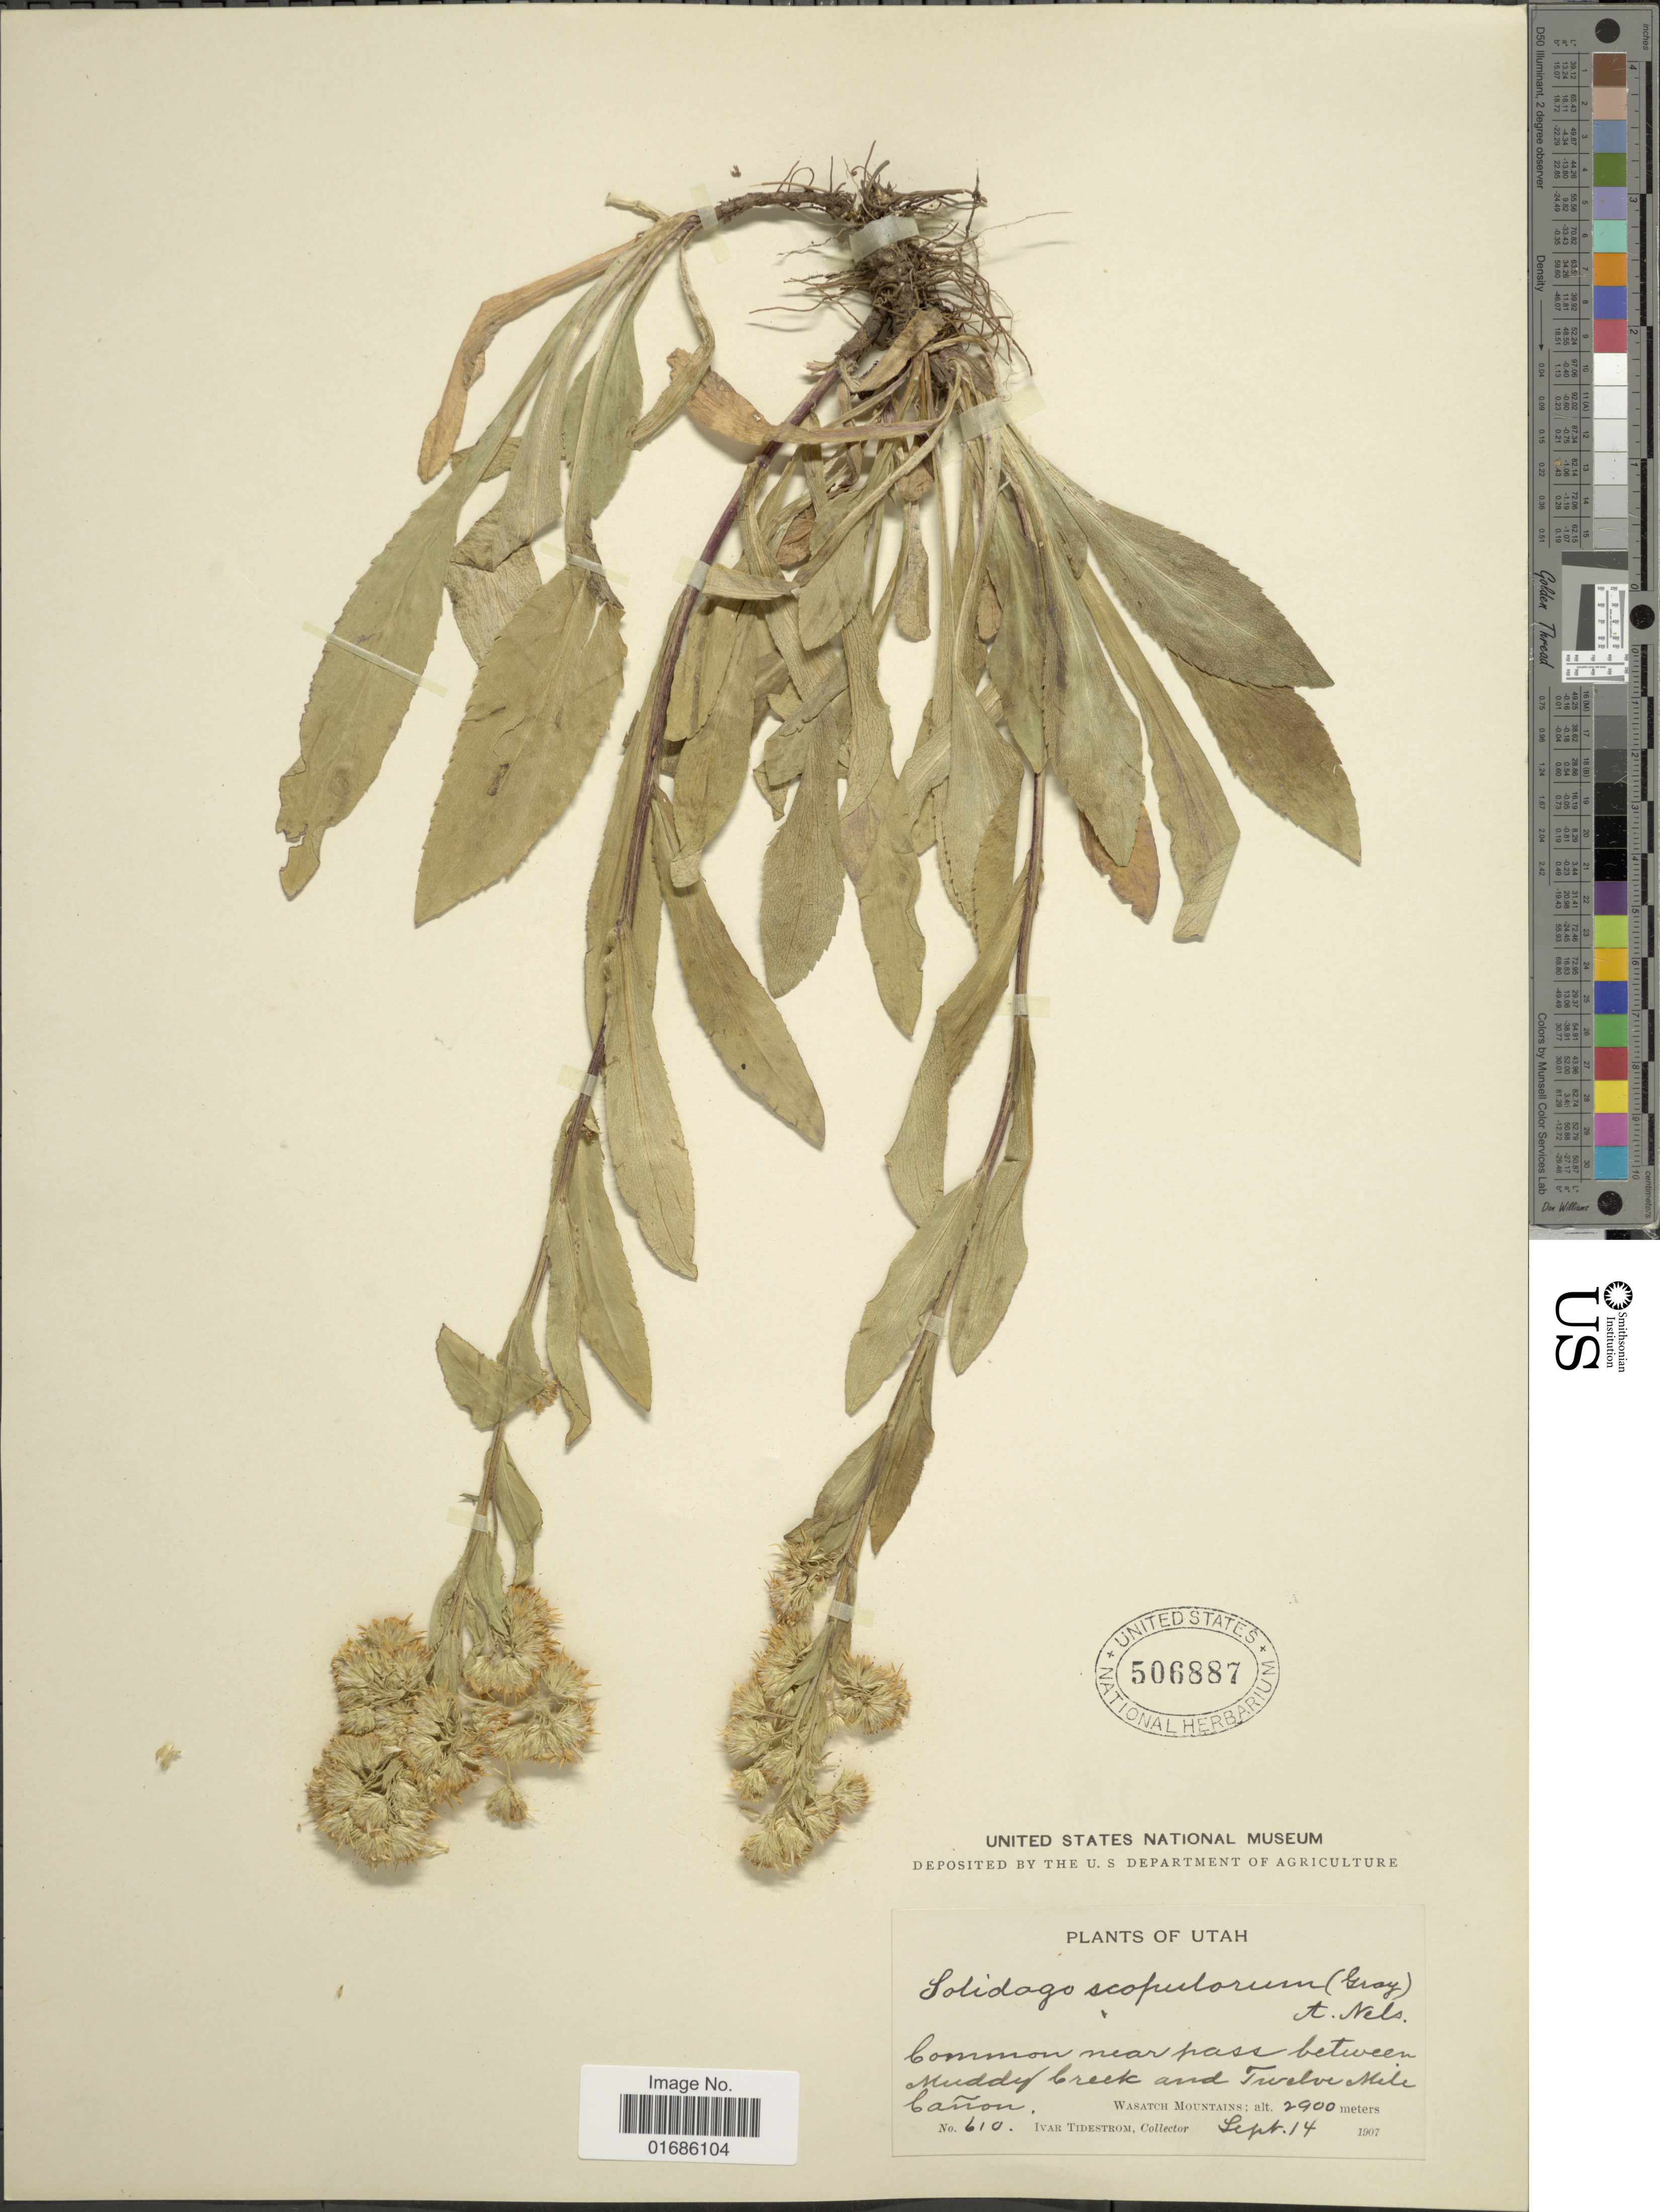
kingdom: Plantae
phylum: Tracheophyta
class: Magnoliopsida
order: Asterales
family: Asteraceae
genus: Solidago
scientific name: Solidago ciliosa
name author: Greene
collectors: I. F. Tidestrom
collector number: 610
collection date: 1907-09-14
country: United States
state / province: Utah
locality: Common near pass between Muddy Creek and Twelve Mile Canon, Wasatch Mountains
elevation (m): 2900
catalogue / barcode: US 506887